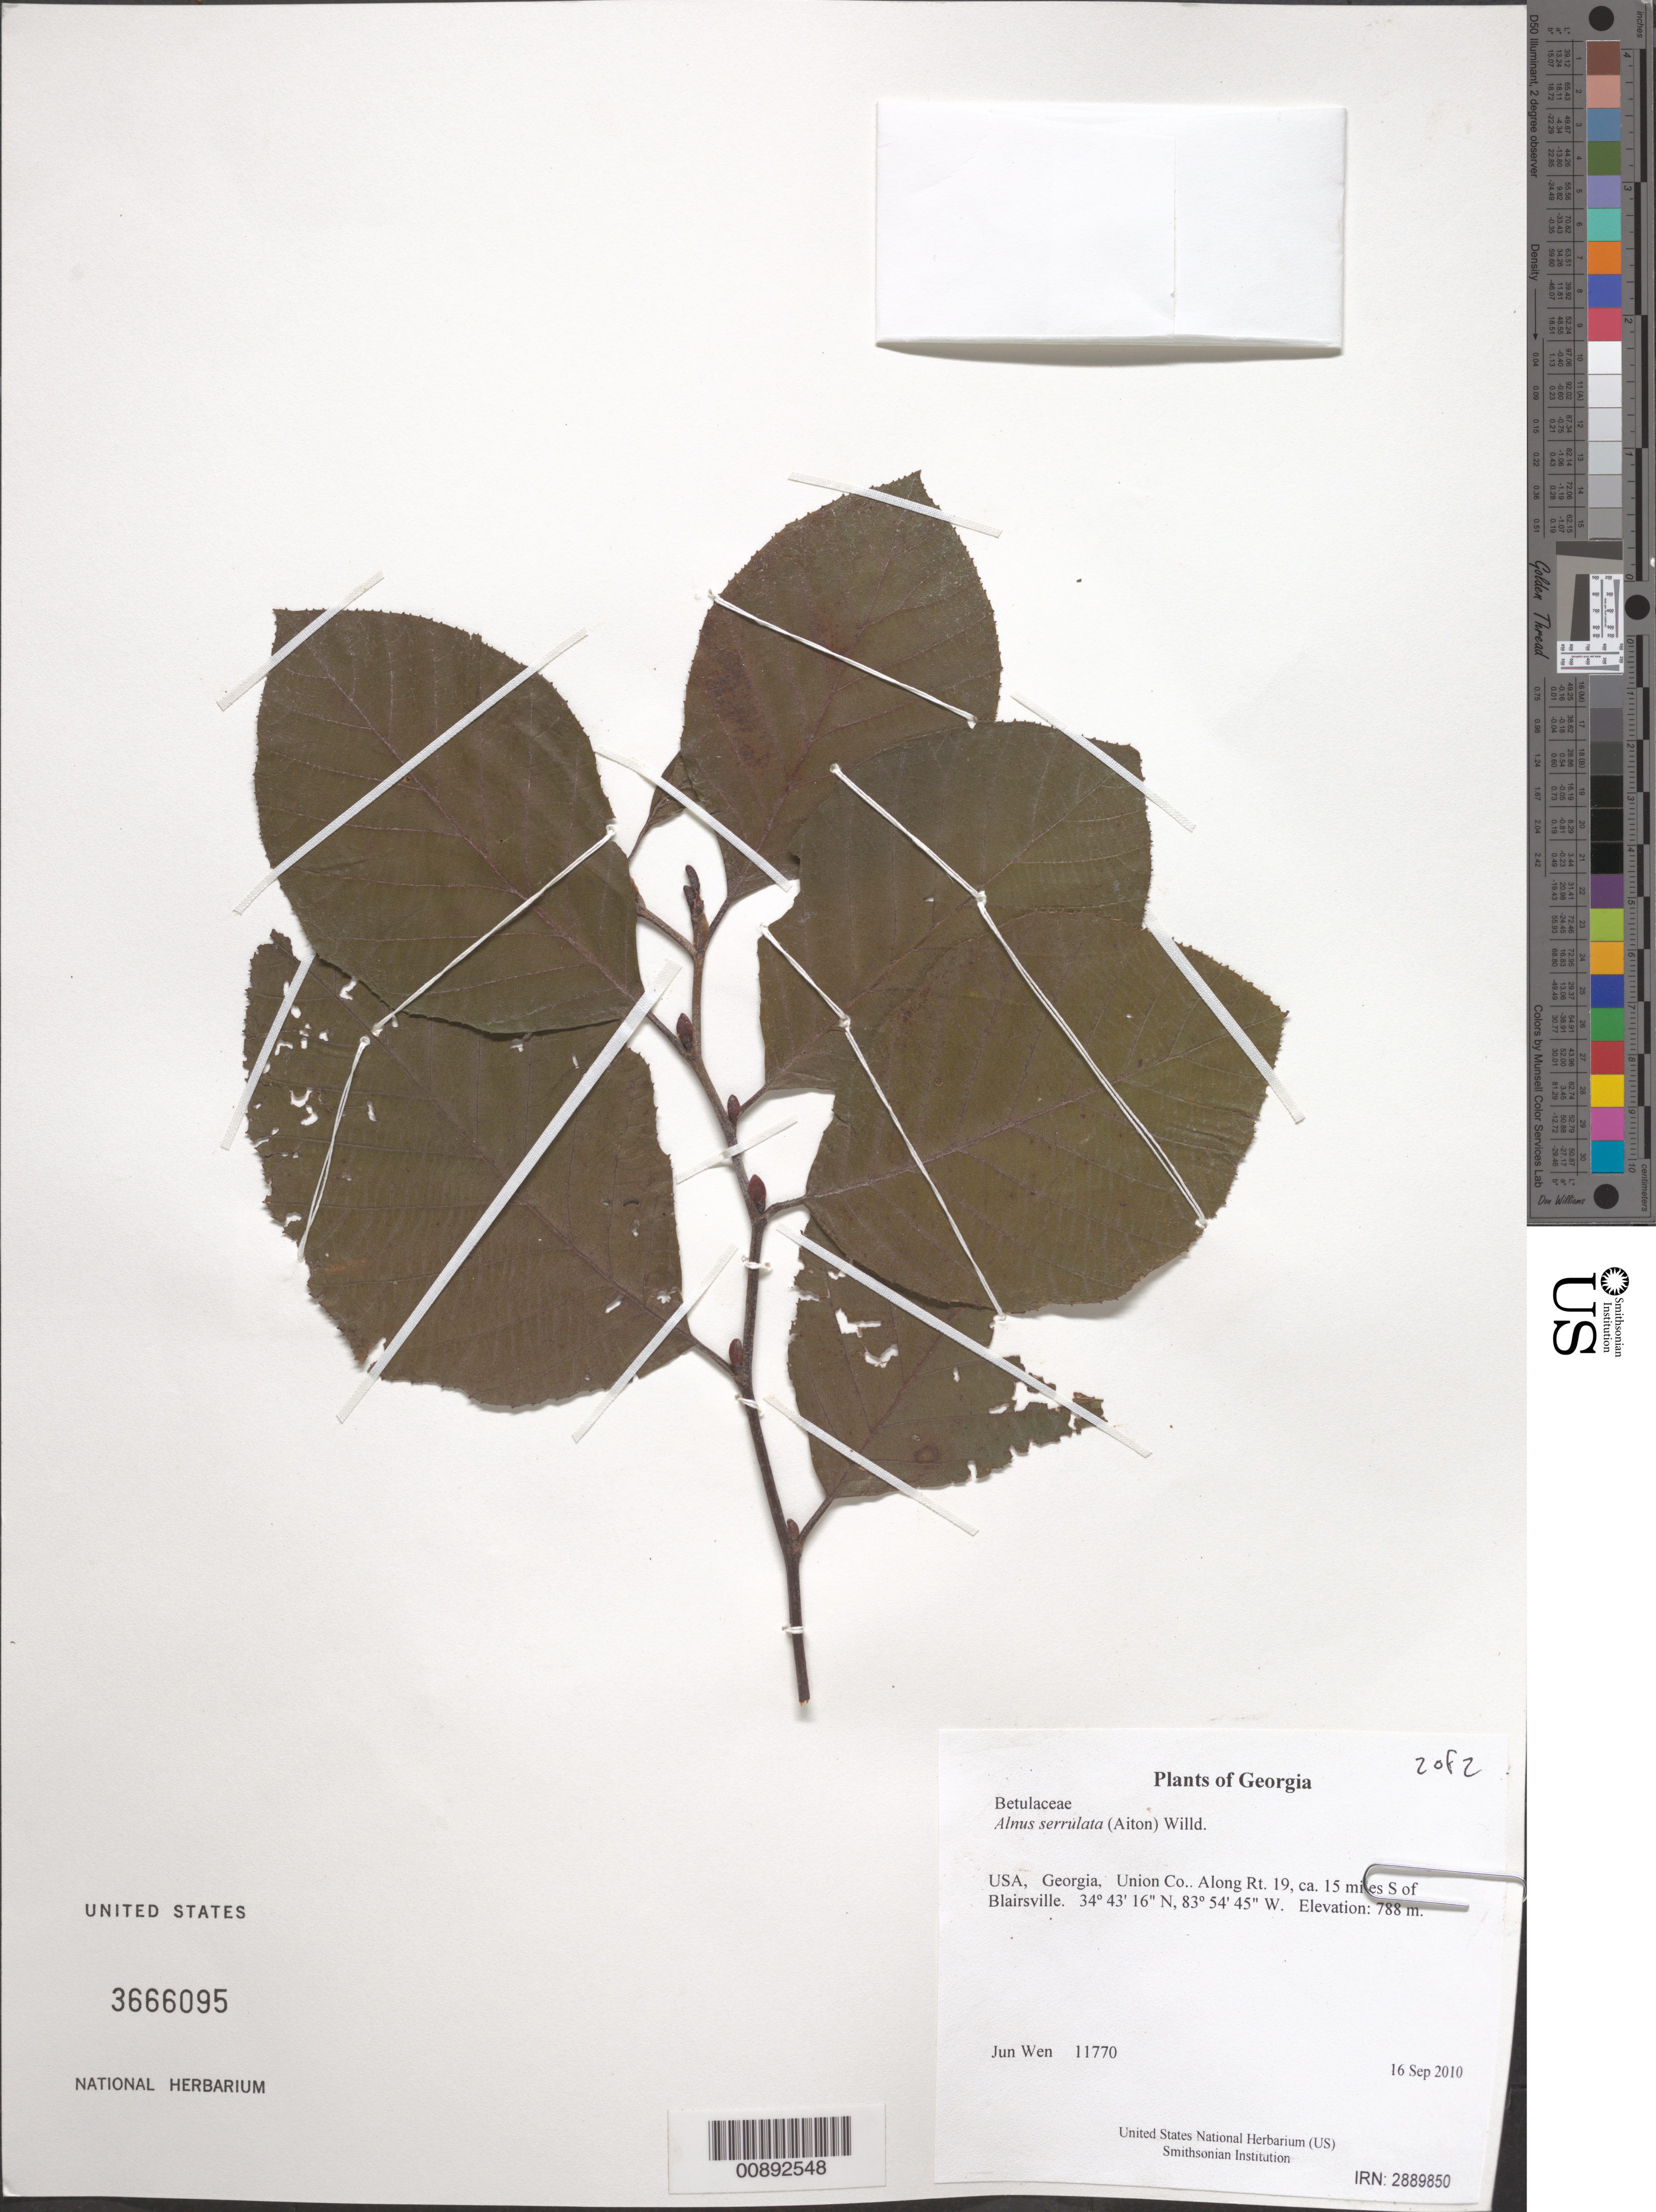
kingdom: Plantae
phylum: Tracheophyta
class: Magnoliopsida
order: Fagales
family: Betulaceae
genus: Alnus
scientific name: Alnus serrulata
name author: (Aiton) Willd.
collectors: J. Wen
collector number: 11770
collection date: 2010-09-16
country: United States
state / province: Georgia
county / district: Union Co.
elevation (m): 788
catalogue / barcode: US 3666095